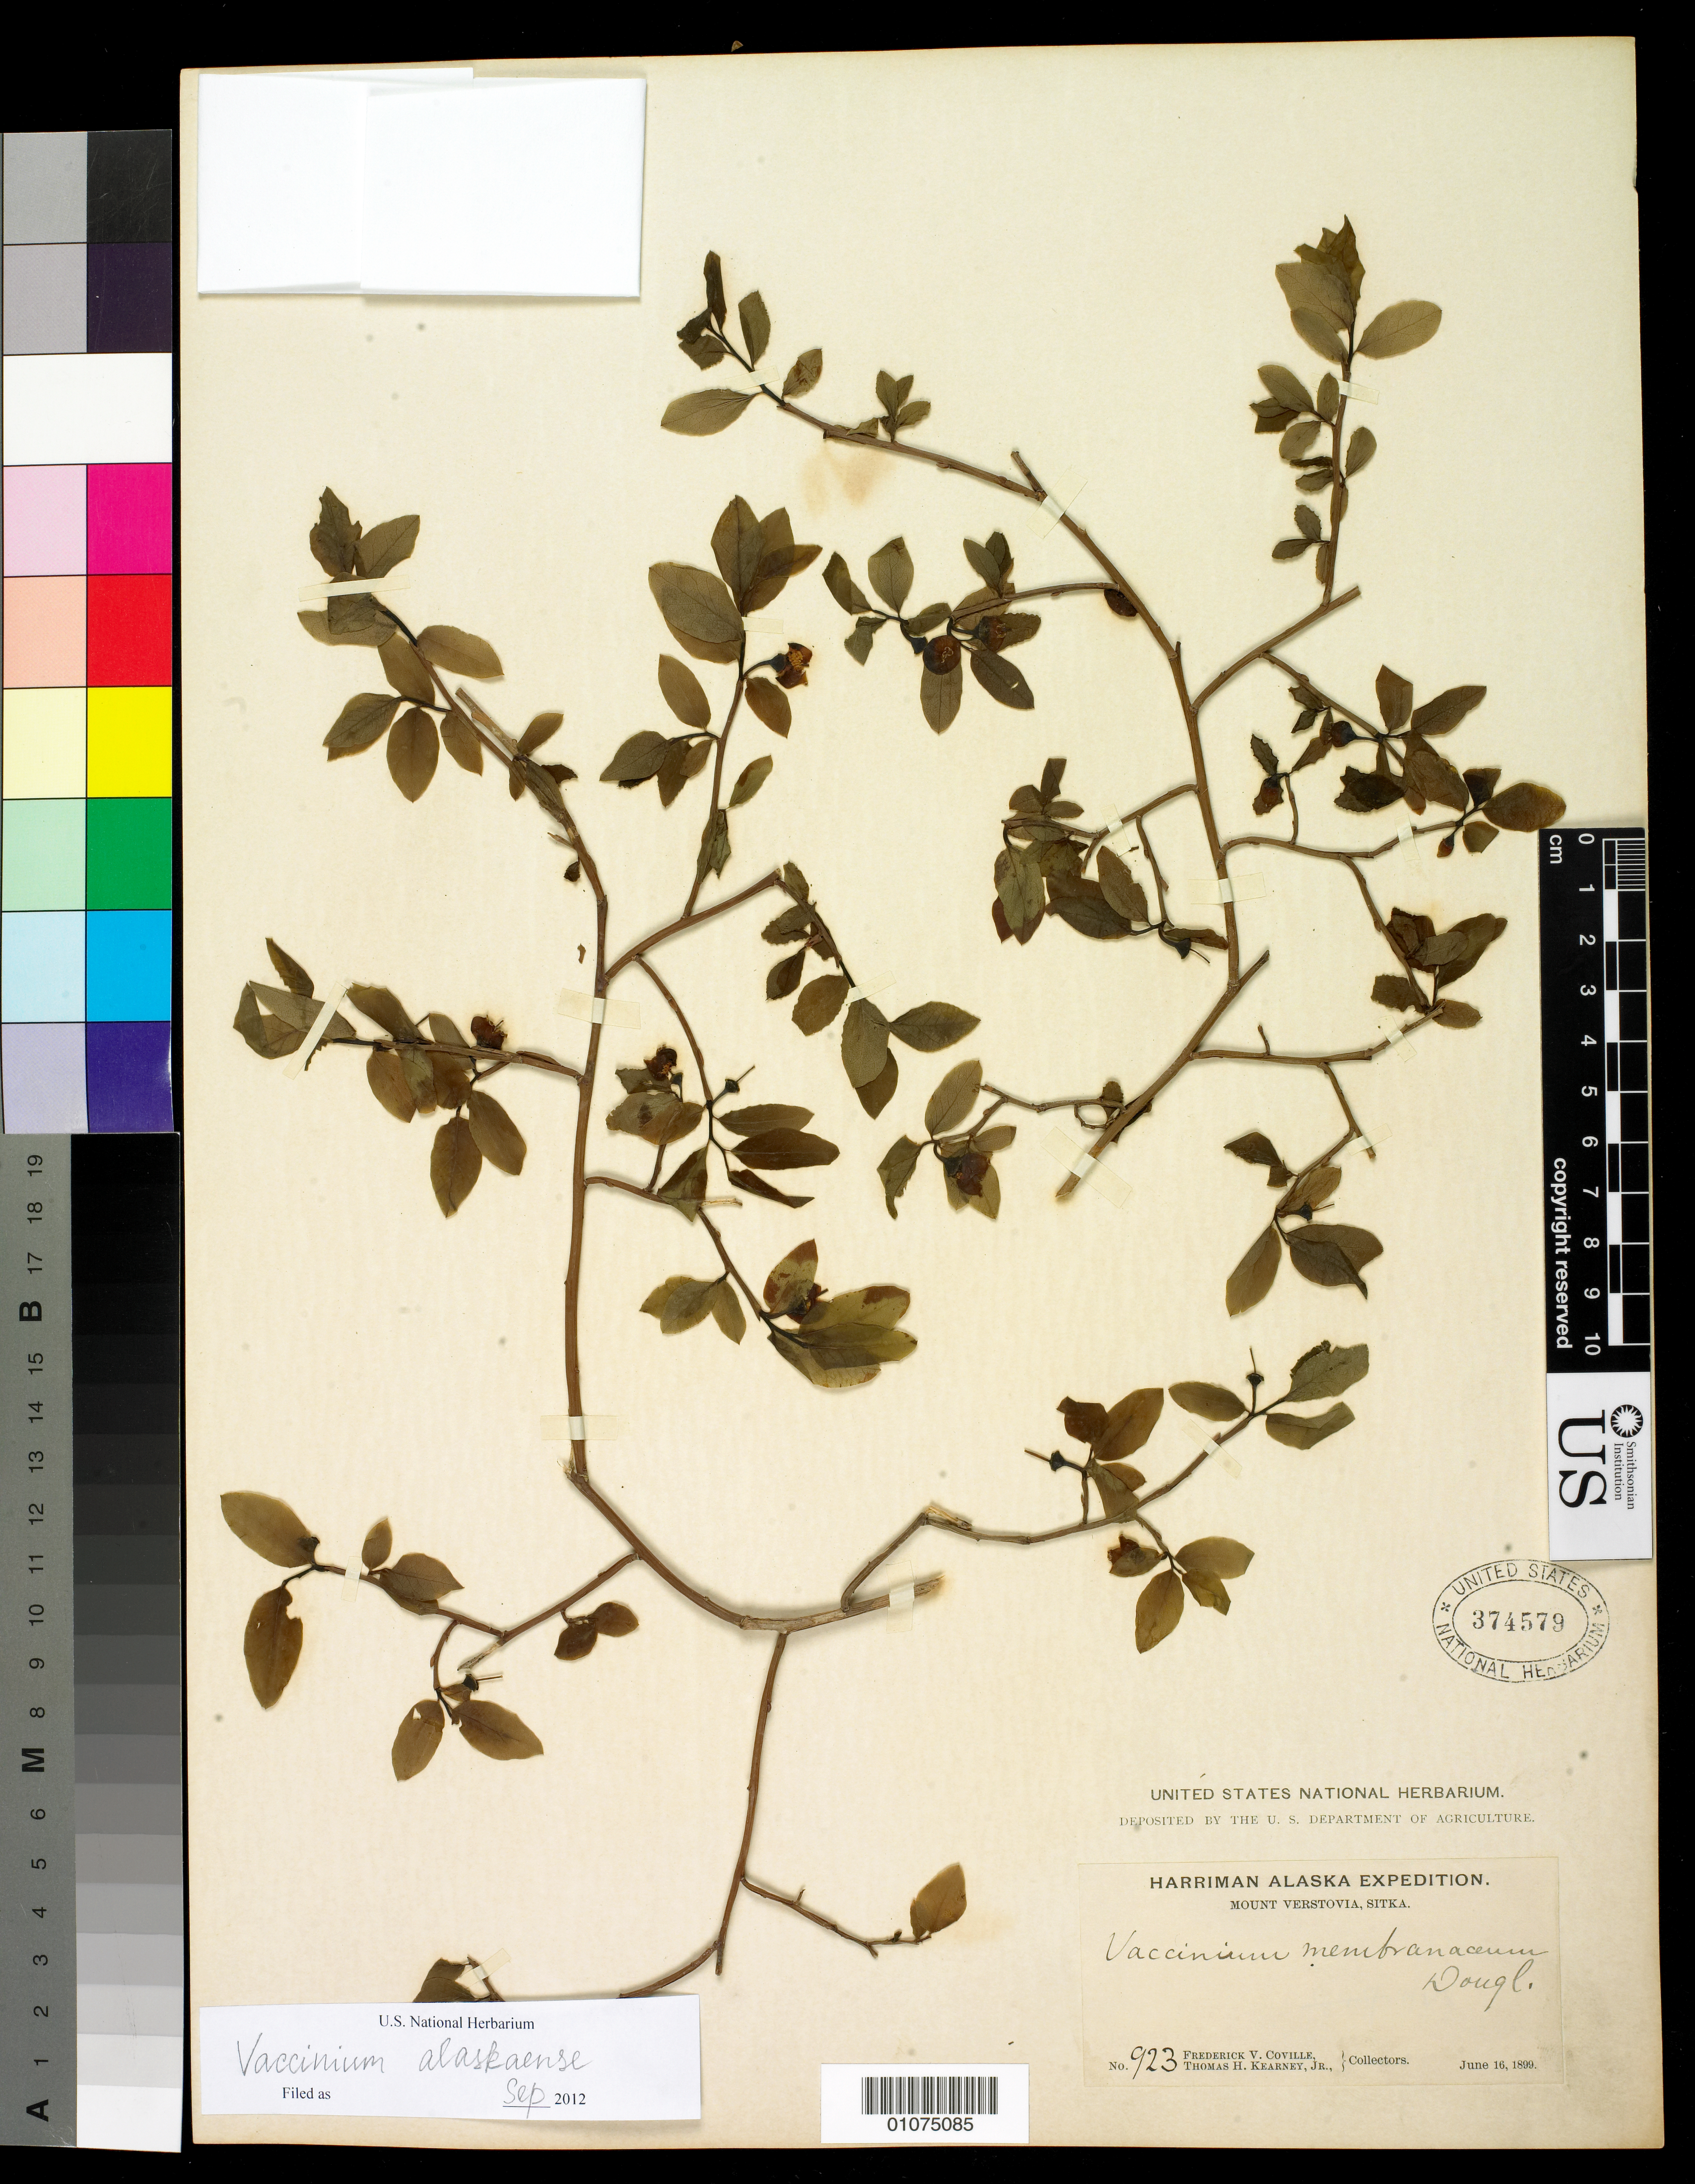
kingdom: Plantae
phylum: Tracheophyta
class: Magnoliopsida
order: Ericales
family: Ericaceae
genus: Vaccinium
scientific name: Vaccinium alaskaense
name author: Howell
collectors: F. V. Coville & T. H. Kearney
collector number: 923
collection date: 1899-06-16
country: United States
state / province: Alaska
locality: Sitka, Mount Verstovia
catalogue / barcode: US 374579